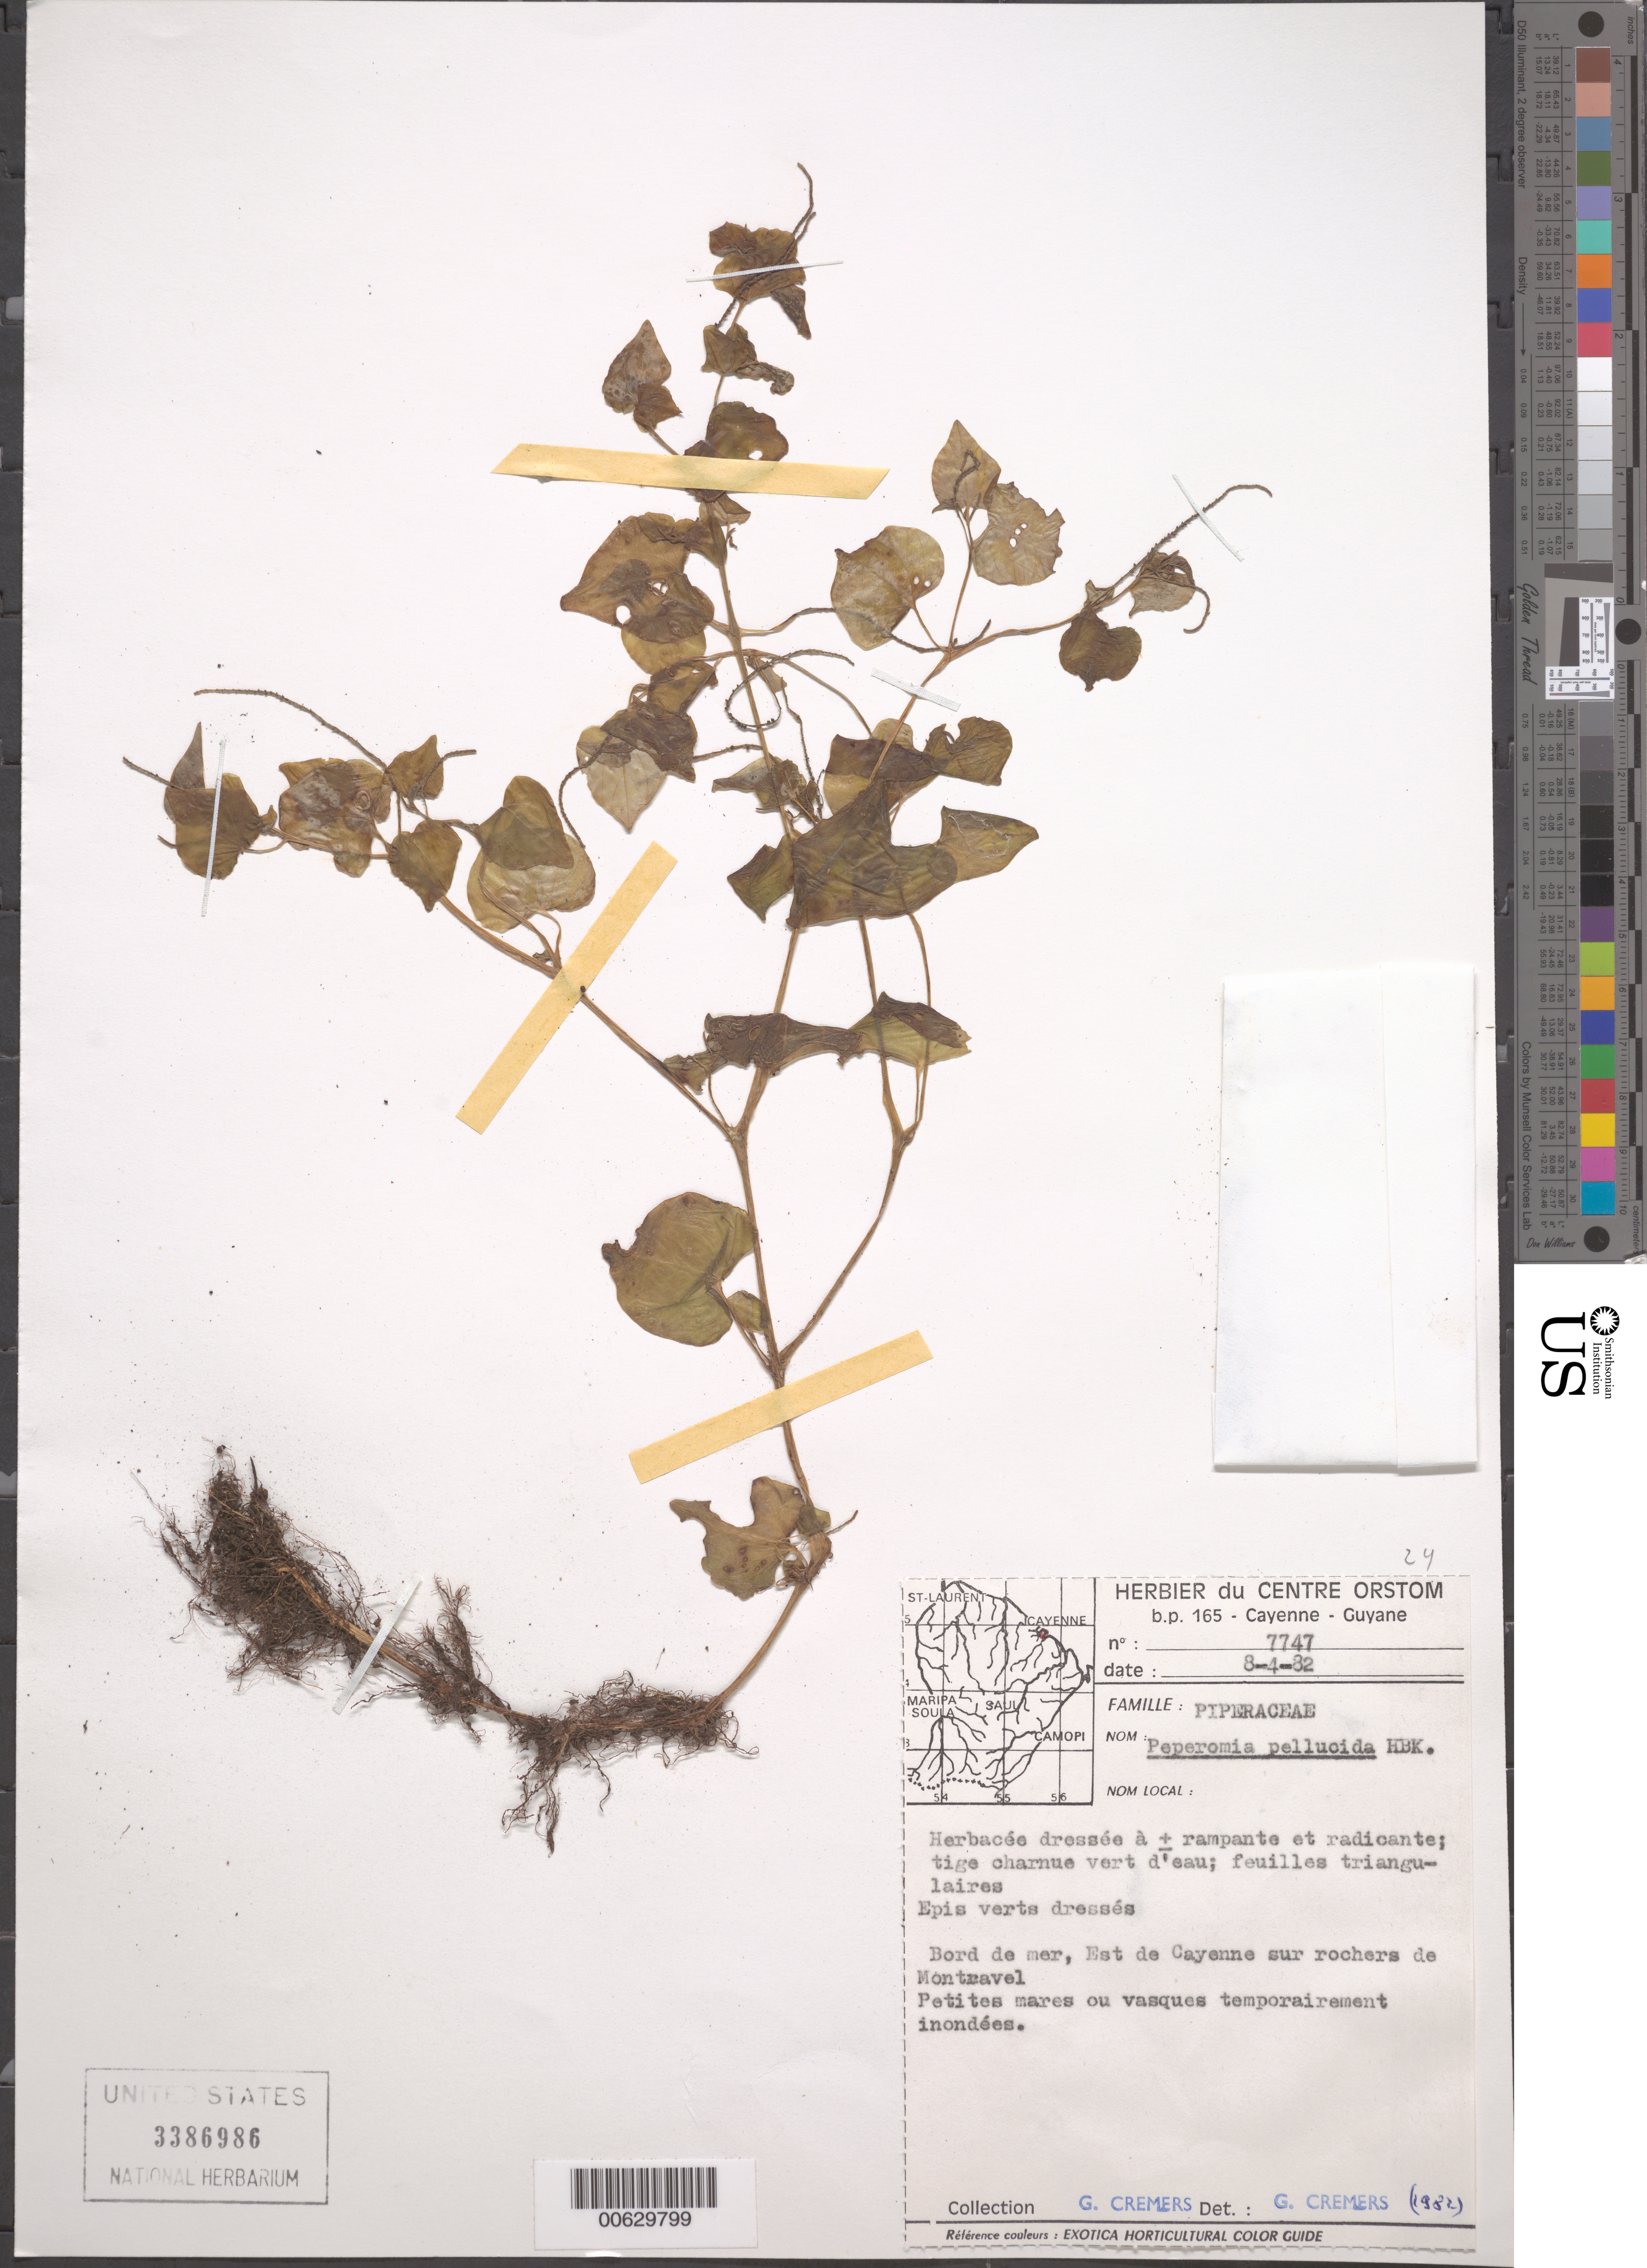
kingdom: Plantae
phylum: Tracheophyta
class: Magnoliopsida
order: Piperales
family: Piperaceae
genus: Peperomia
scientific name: Peperomia pellucida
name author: (L.) Kunth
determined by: Cremers, Georges A.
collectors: G. Cremers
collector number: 7747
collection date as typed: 8-Apr-82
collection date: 1982-04-08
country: French Guiana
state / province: Cayenne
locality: Cayenne, Est de, sur les rochers de Montravel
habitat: Small ponds or temporarily flooded basins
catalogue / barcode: US 3386986